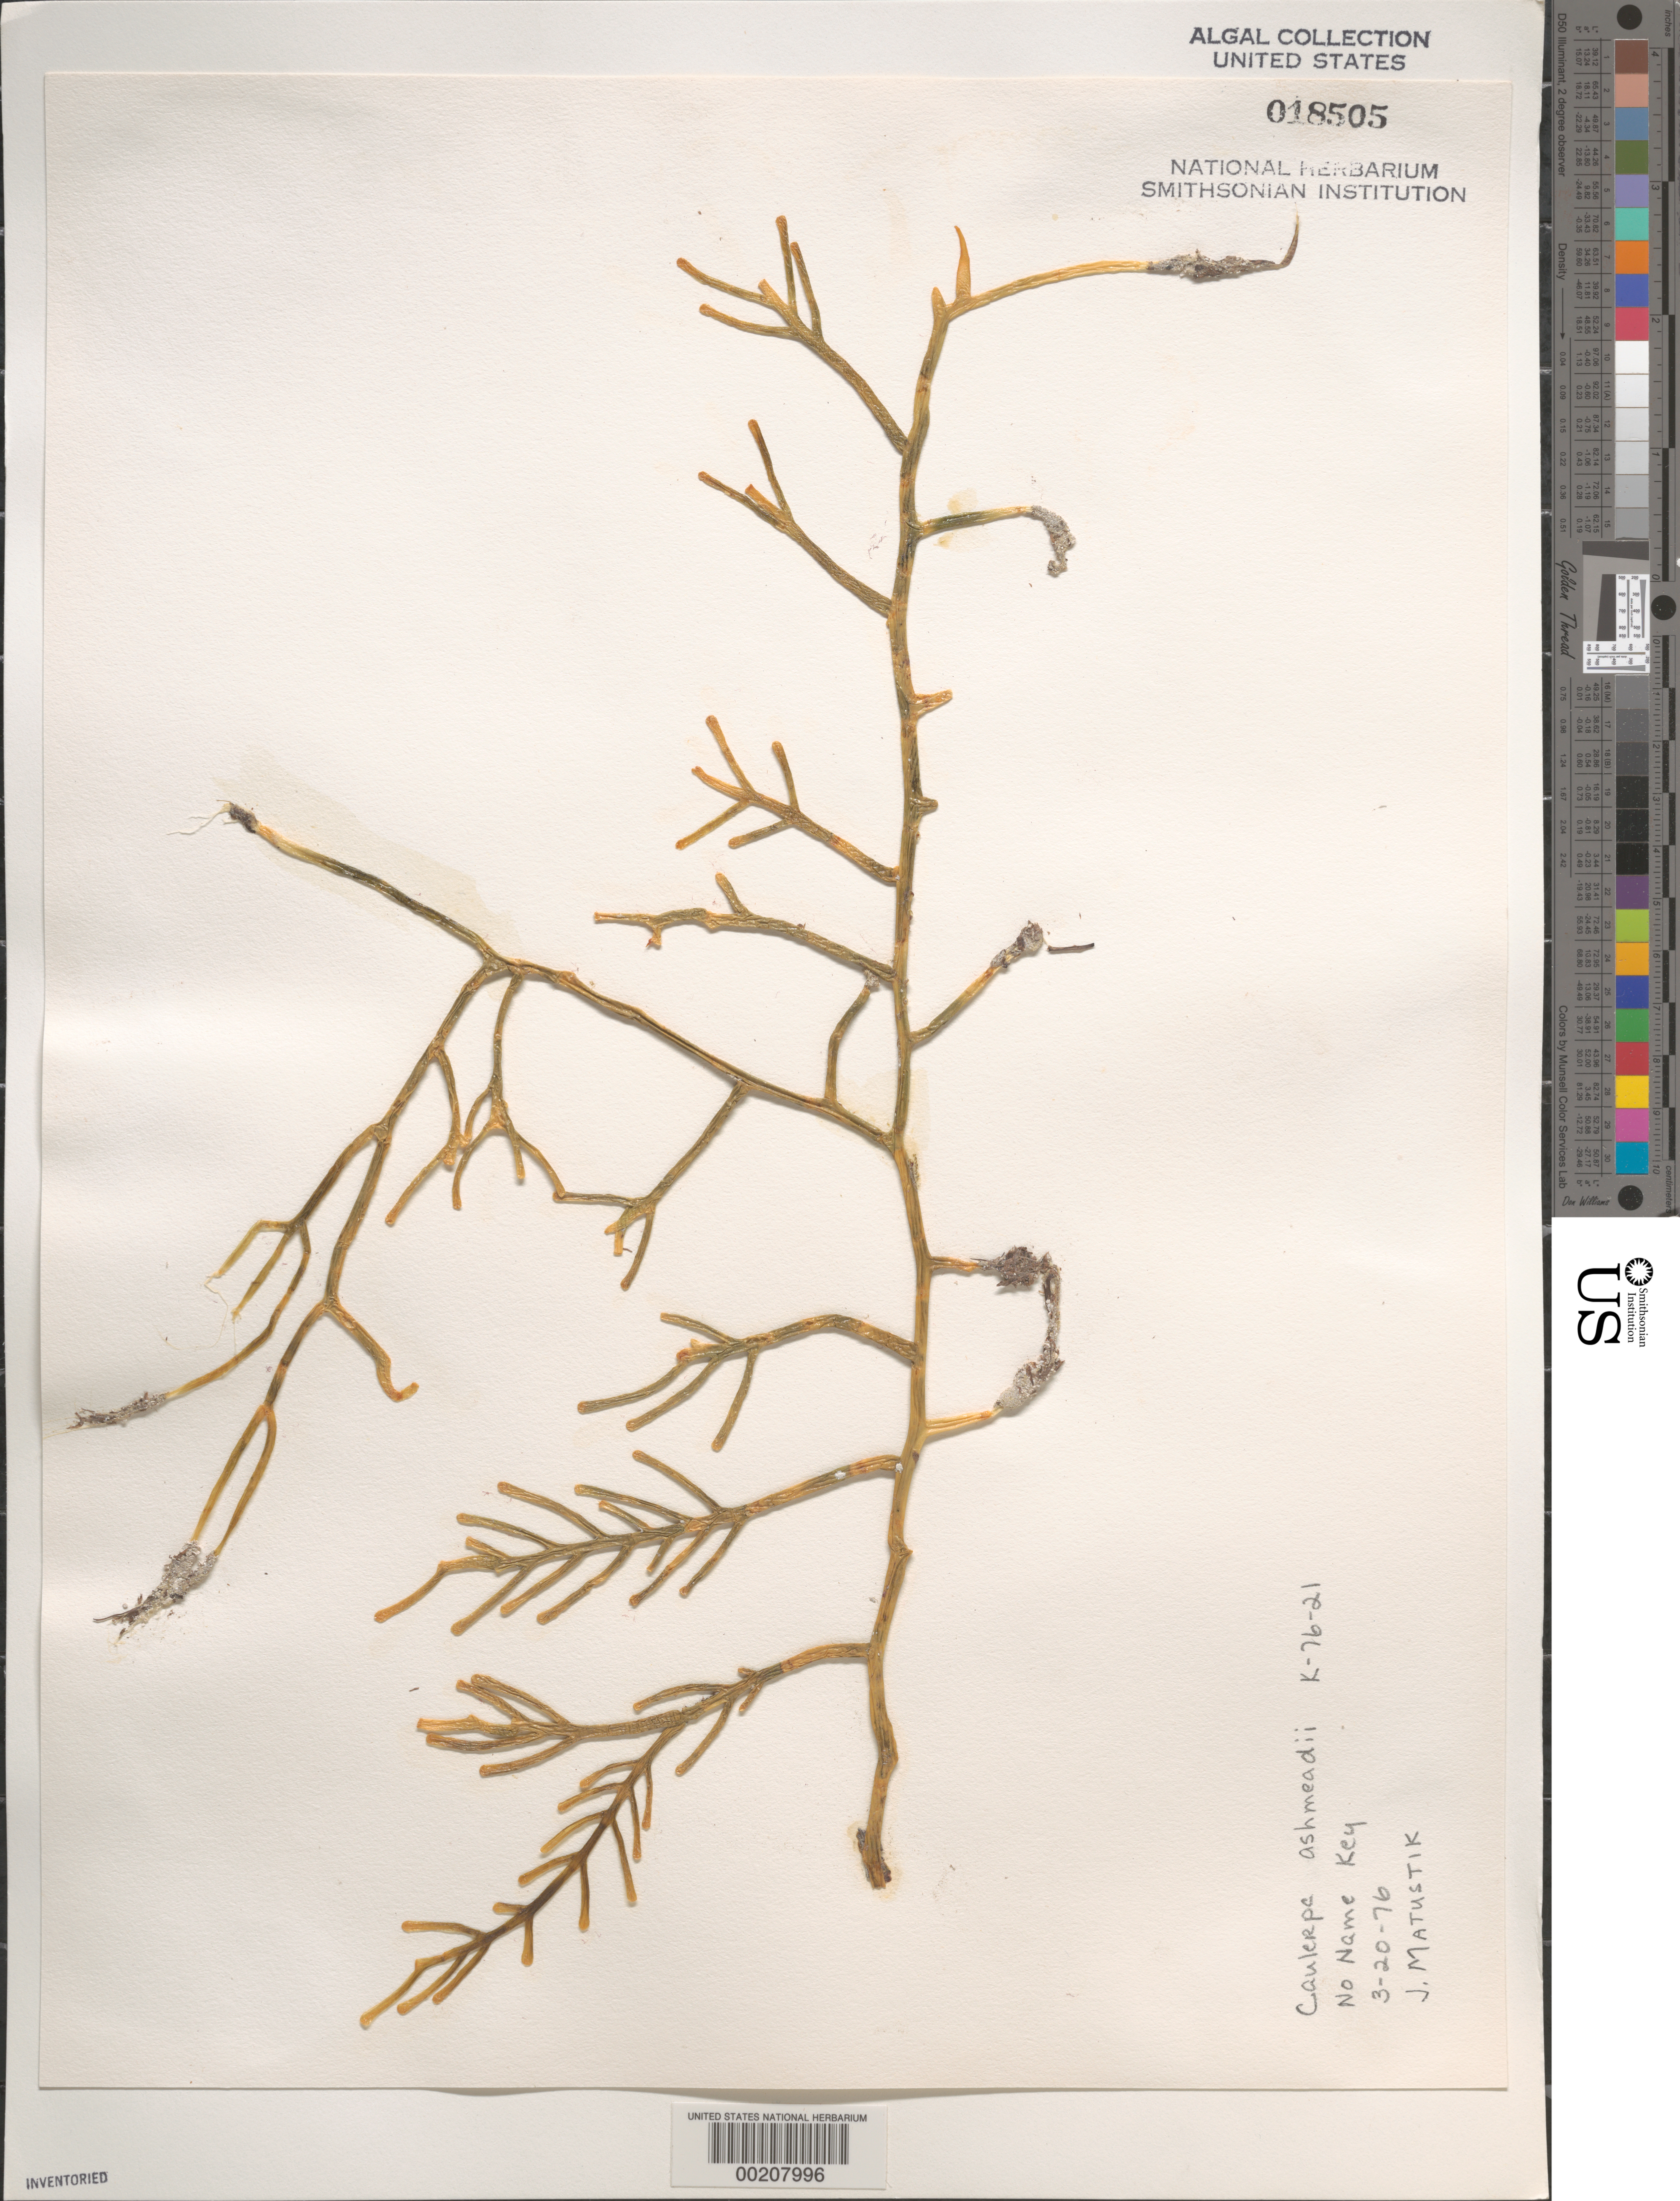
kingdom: Plantae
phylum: Chlorophyta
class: Ulvophyceae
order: Bryopsidales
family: Caulerpaceae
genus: Caulerpa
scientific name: Caulerpa ashmeadii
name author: Harv.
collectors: J. Matustik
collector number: K-76-21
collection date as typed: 20 Mar 1976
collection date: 1976-03-20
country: United States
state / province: Florida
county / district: Monroe County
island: No Name Key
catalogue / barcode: US 18505